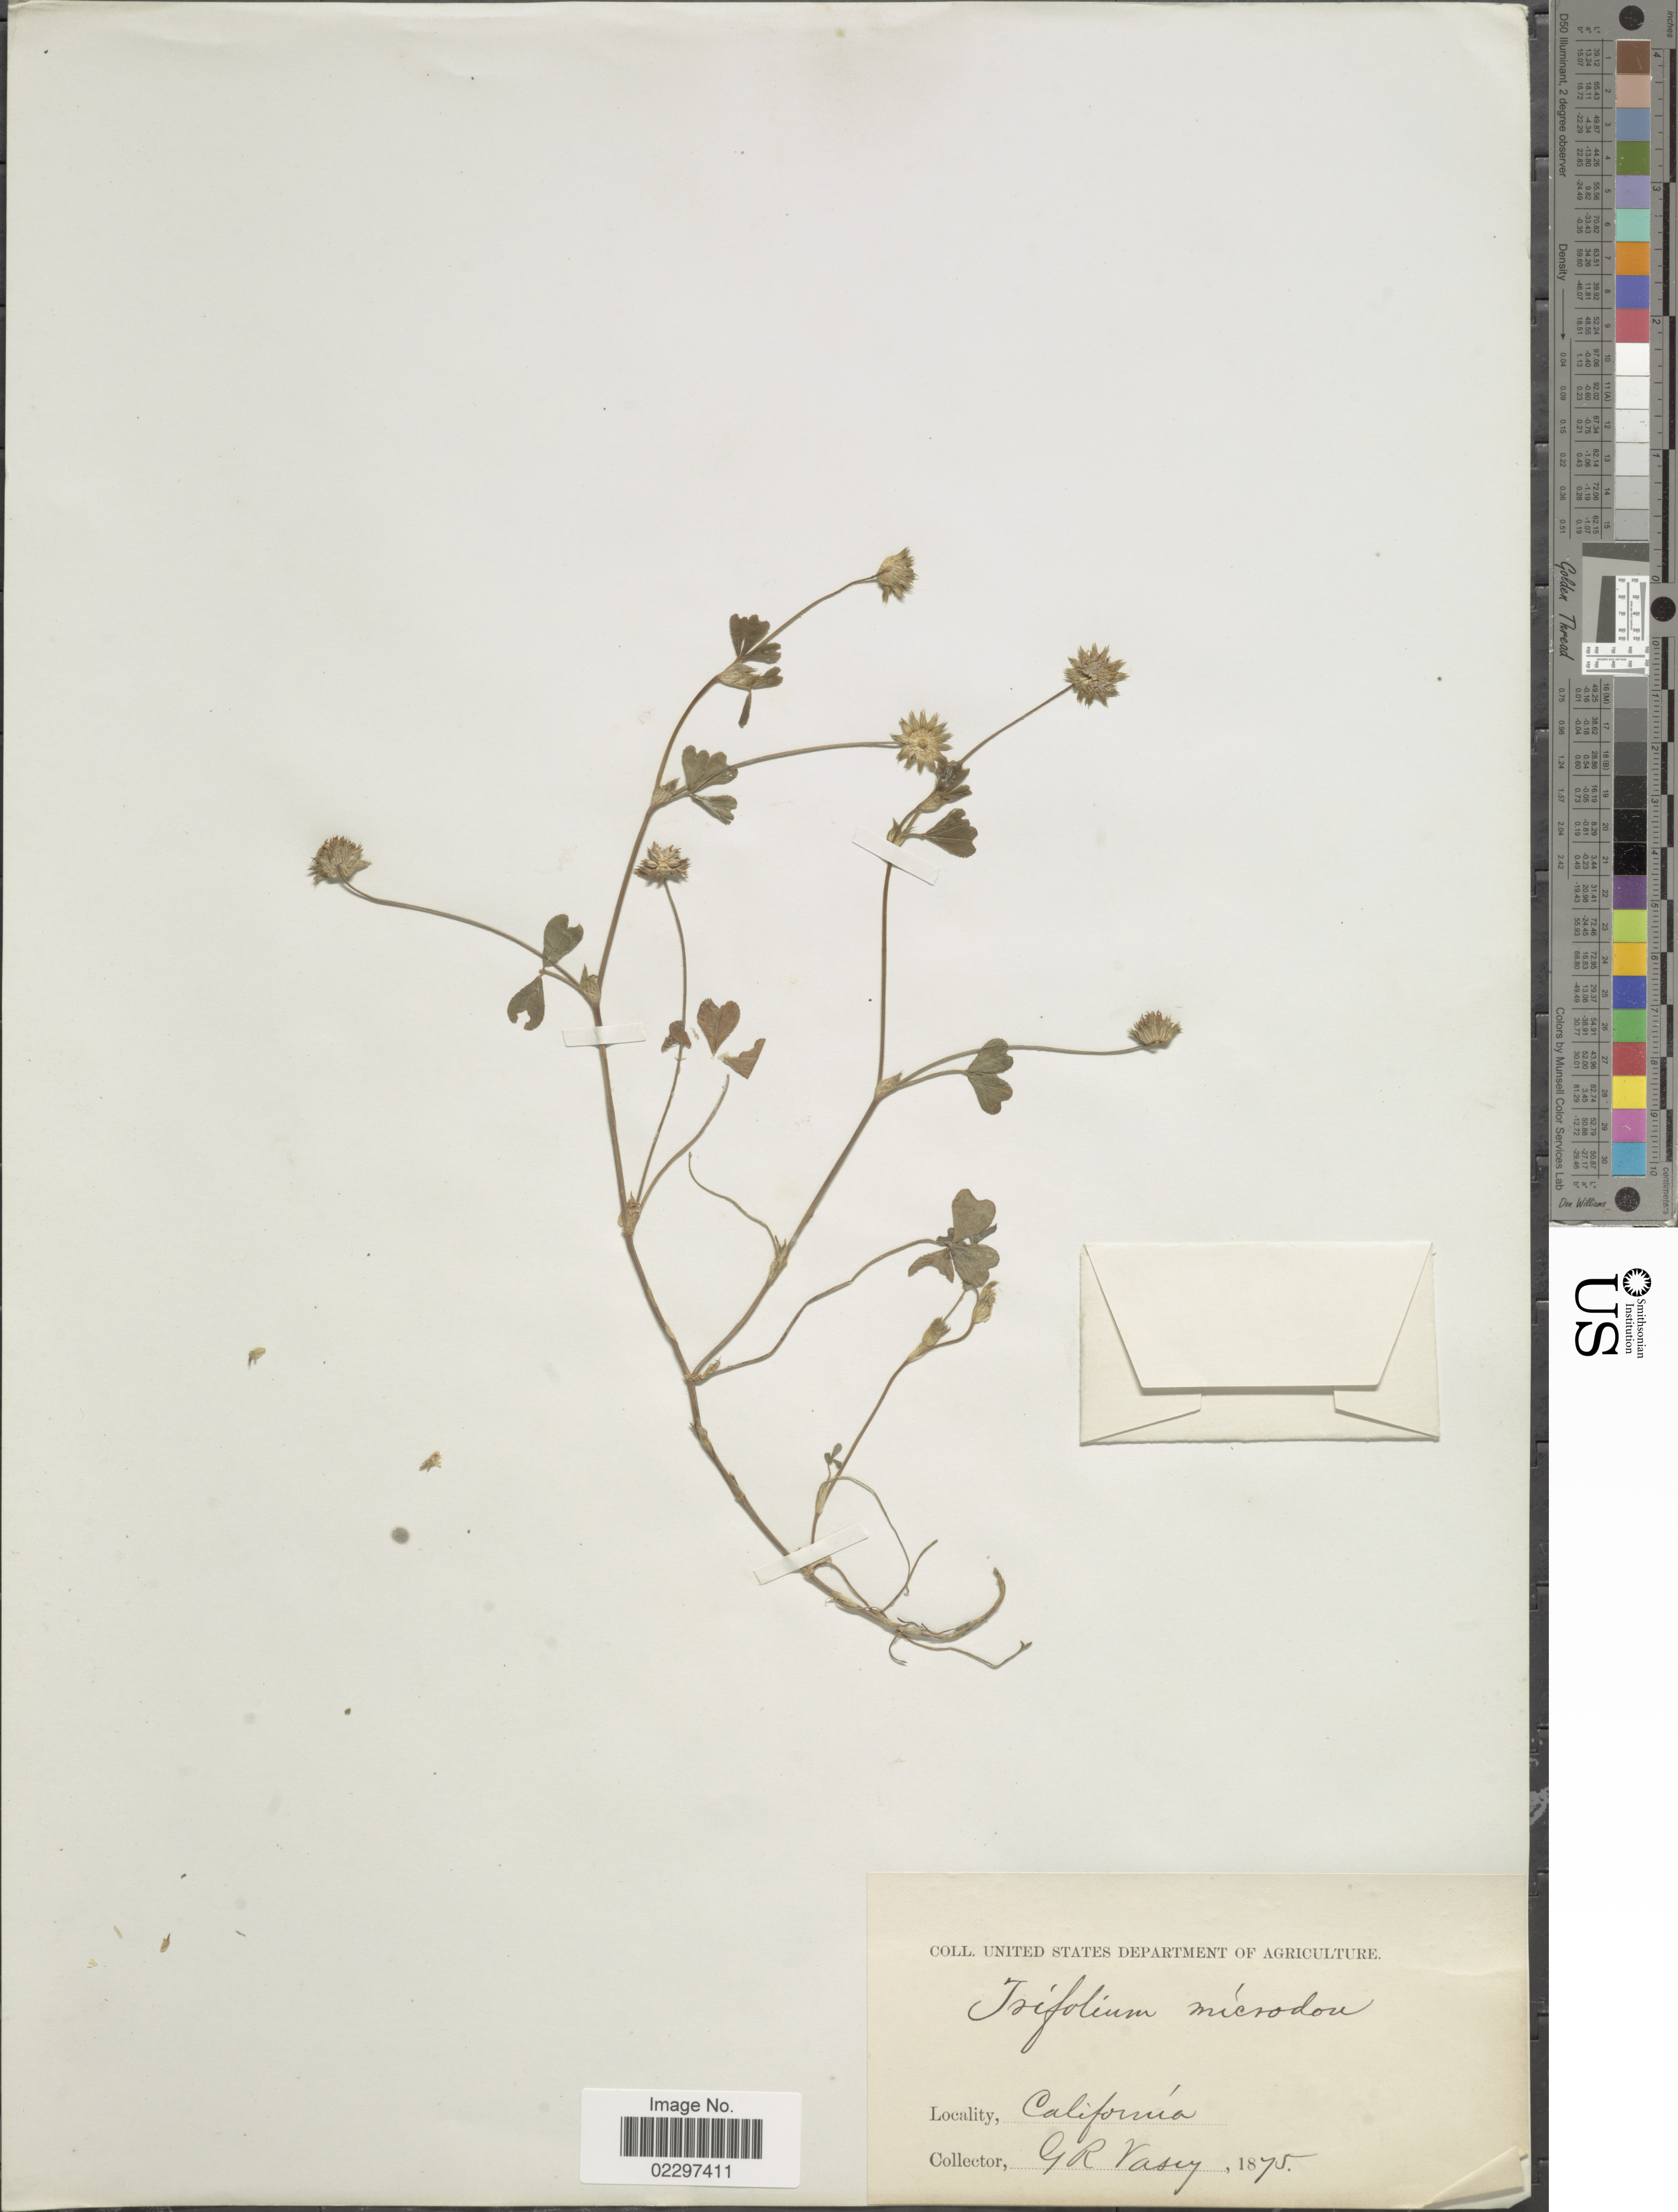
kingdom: Plantae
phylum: Tracheophyta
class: Magnoliopsida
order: Fabales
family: Fabaceae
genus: Trifolium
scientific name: Trifolium microdon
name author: Hook. & Arn.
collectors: G. R. Vasey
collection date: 1875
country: United States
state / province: California